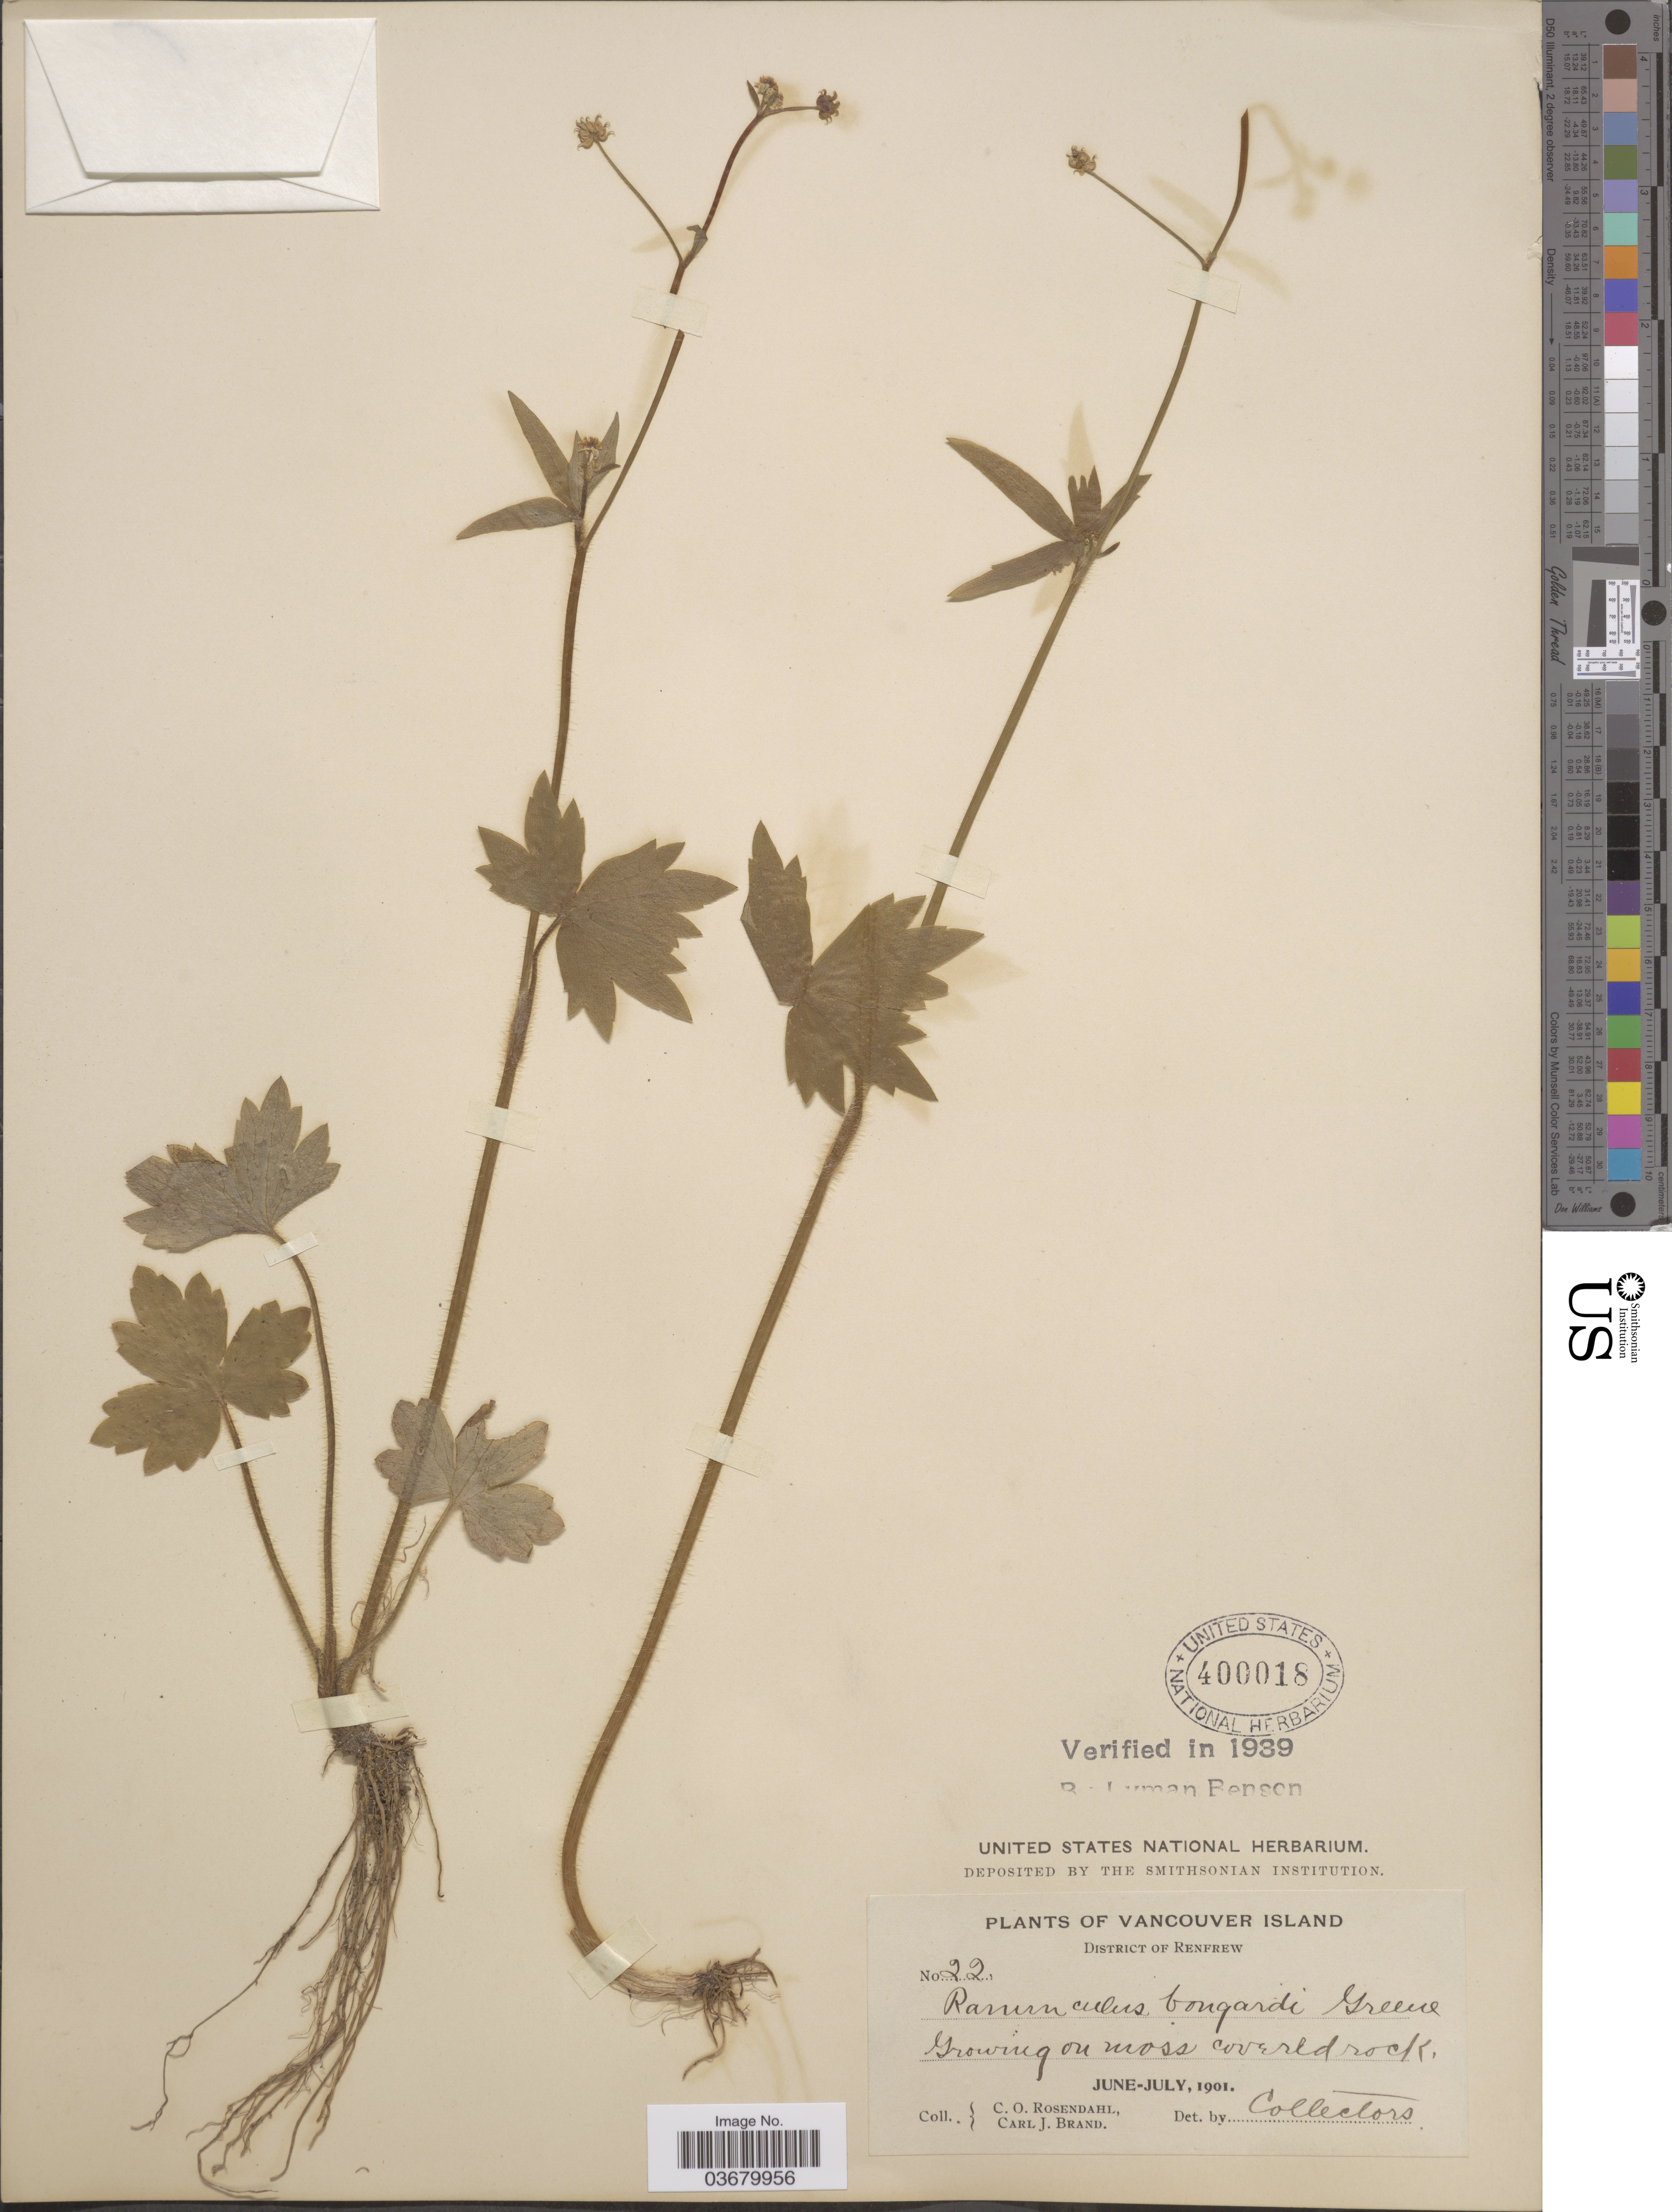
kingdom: Plantae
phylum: Tracheophyta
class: Magnoliopsida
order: Ranunculales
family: Ranunculaceae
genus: Ranunculus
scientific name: Ranunculus bongardii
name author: Greene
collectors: C. O. Rosendahl & C. J. Brand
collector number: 22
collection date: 1901-06/1901-07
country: Canada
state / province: British Columbia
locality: Vancouver Island. District of Renfrew.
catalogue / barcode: US 400018